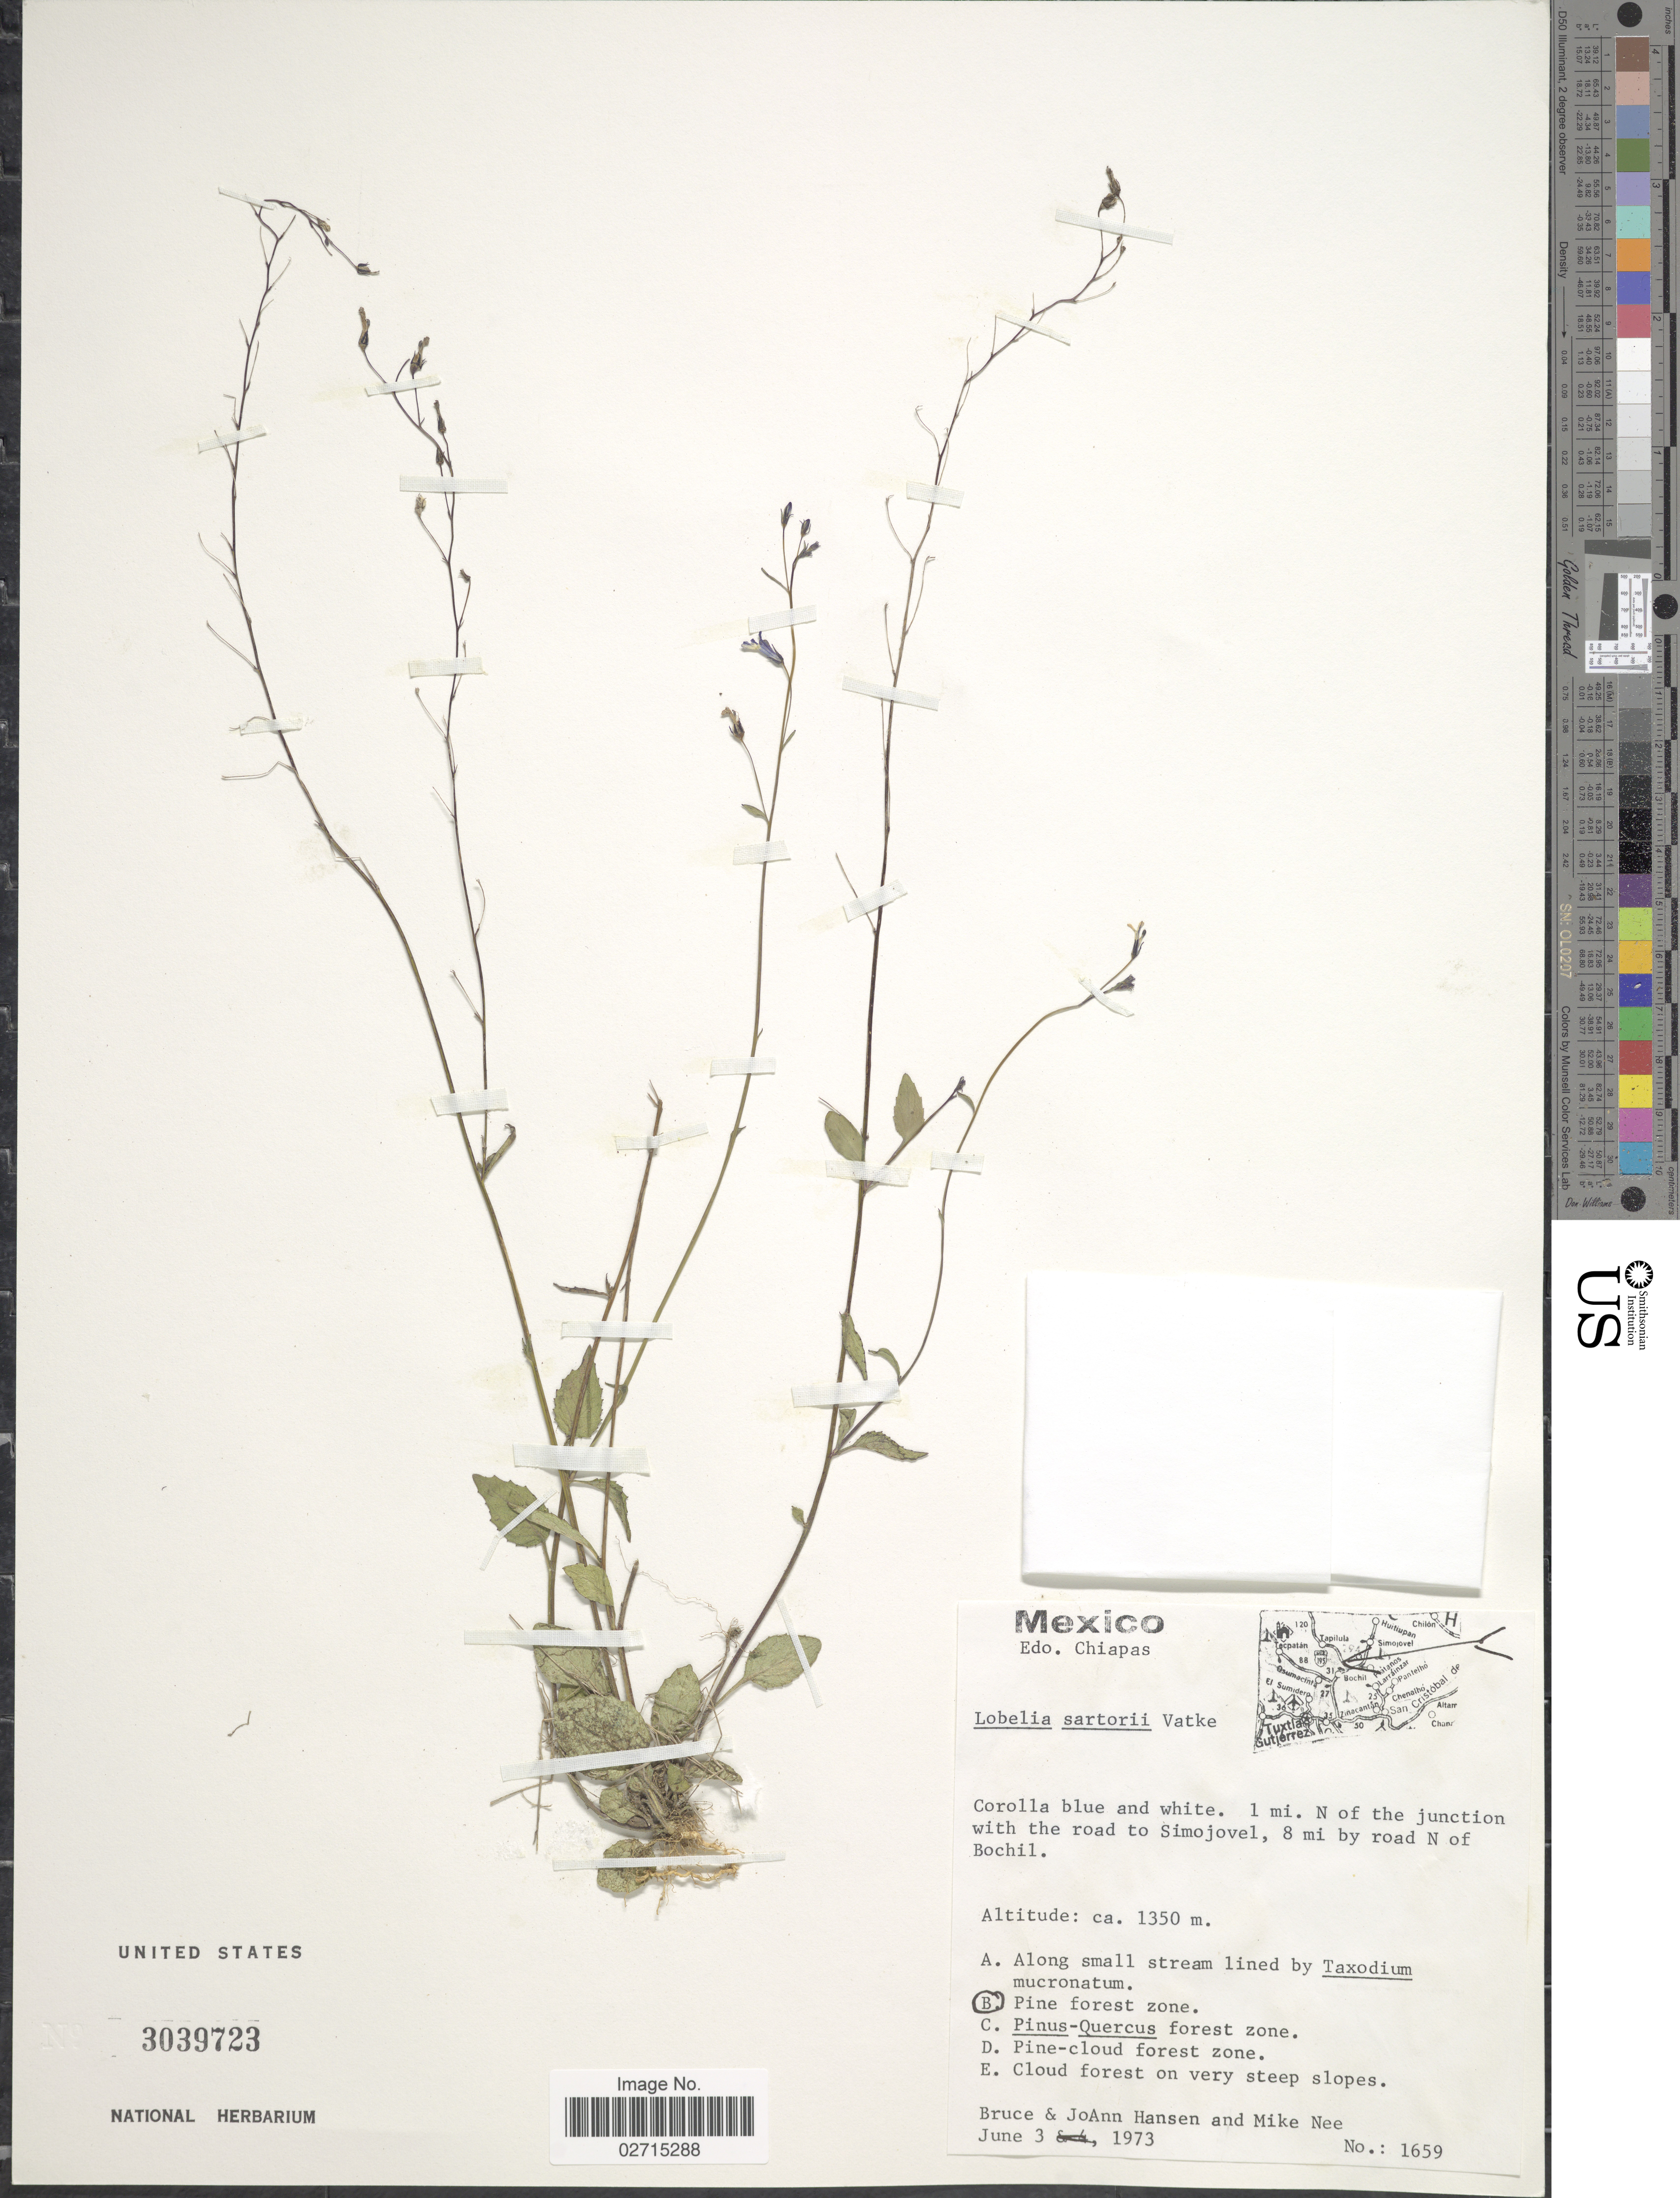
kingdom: Plantae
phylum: Tracheophyta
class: Magnoliopsida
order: Asterales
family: Campanulaceae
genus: Lobelia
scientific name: Lobelia sartorii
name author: Vatke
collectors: B. Hansen, J. Hansen & M. Nee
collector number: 1659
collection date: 1973-06-03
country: Mexico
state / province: Chiapas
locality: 1 mi N of the junction with the road to Simojovel, 8 mi by road N of Bochil, Pine forest zone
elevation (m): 1350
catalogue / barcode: US 3039723